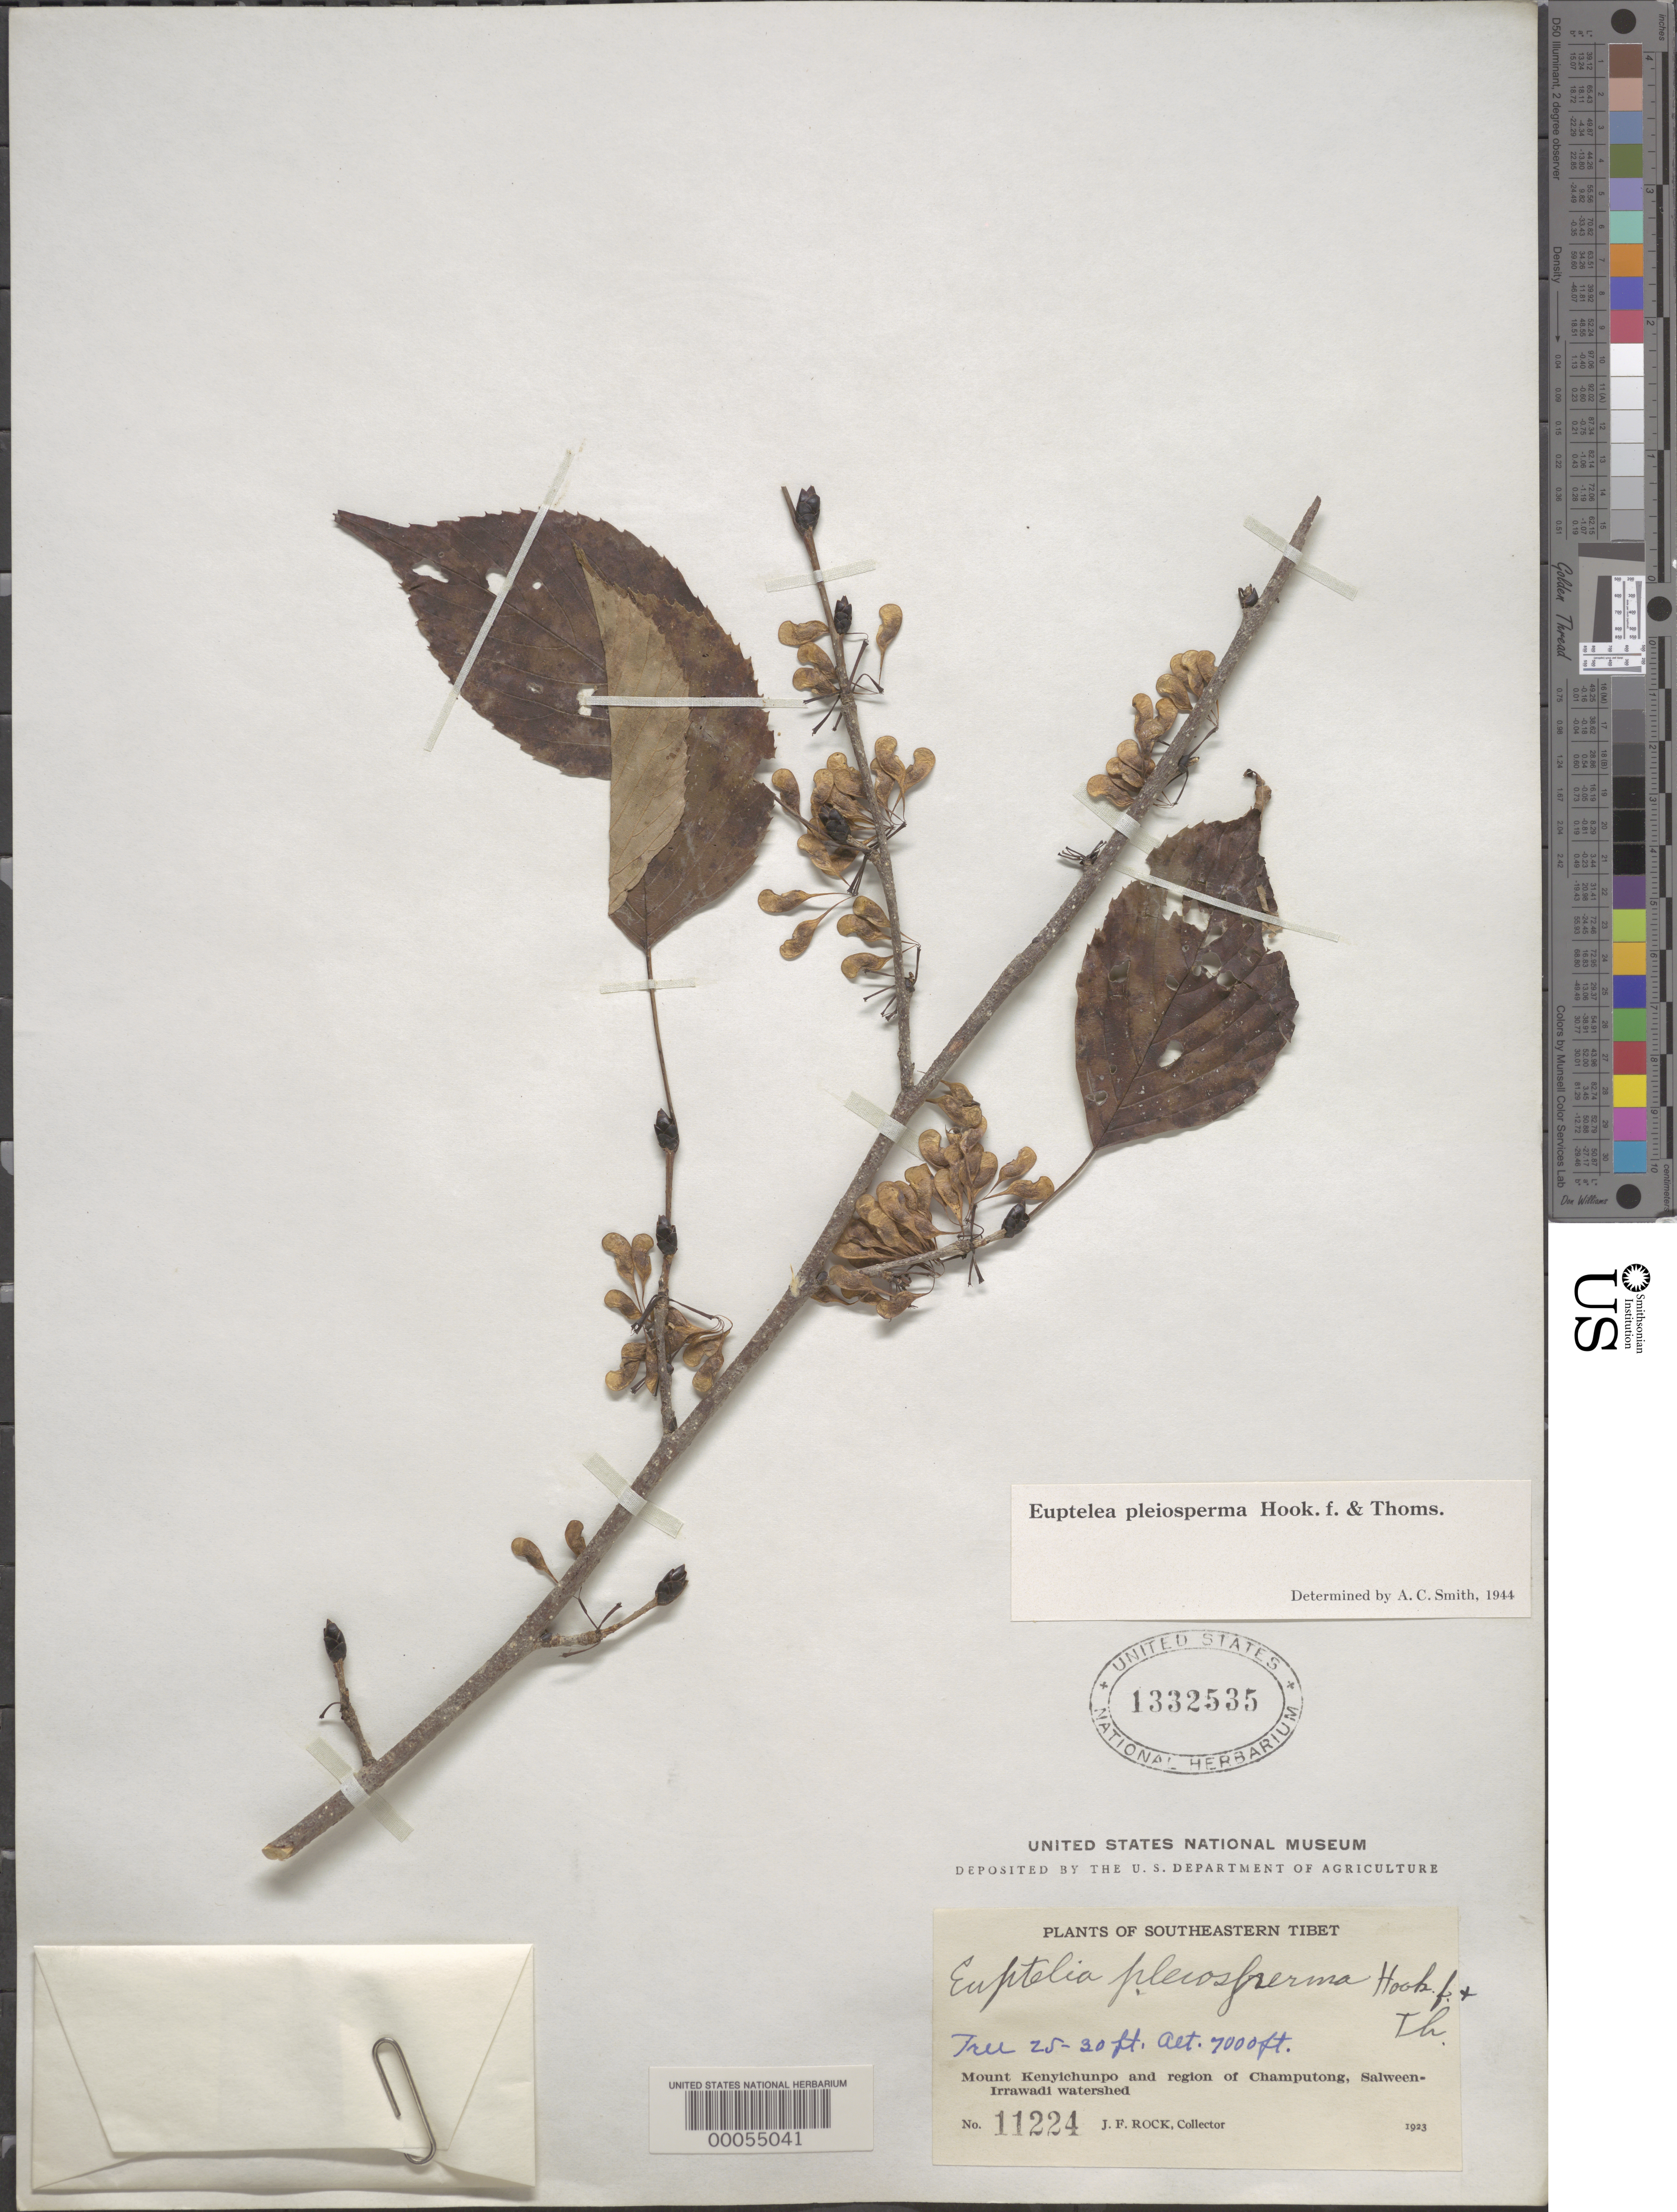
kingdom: Plantae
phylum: Tracheophyta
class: Magnoliopsida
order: Ranunculales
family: Eupteleaceae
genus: Euptelea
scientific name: Euptelea pleiosperma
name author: Hook. f. & Thomson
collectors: J. F. Rock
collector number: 11224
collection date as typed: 1923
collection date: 1923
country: China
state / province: Xizang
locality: Southeastern tibet: mount kenyichunpo and region of in to champutong, salween-irrawadi watershed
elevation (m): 2134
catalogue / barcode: US 1332535